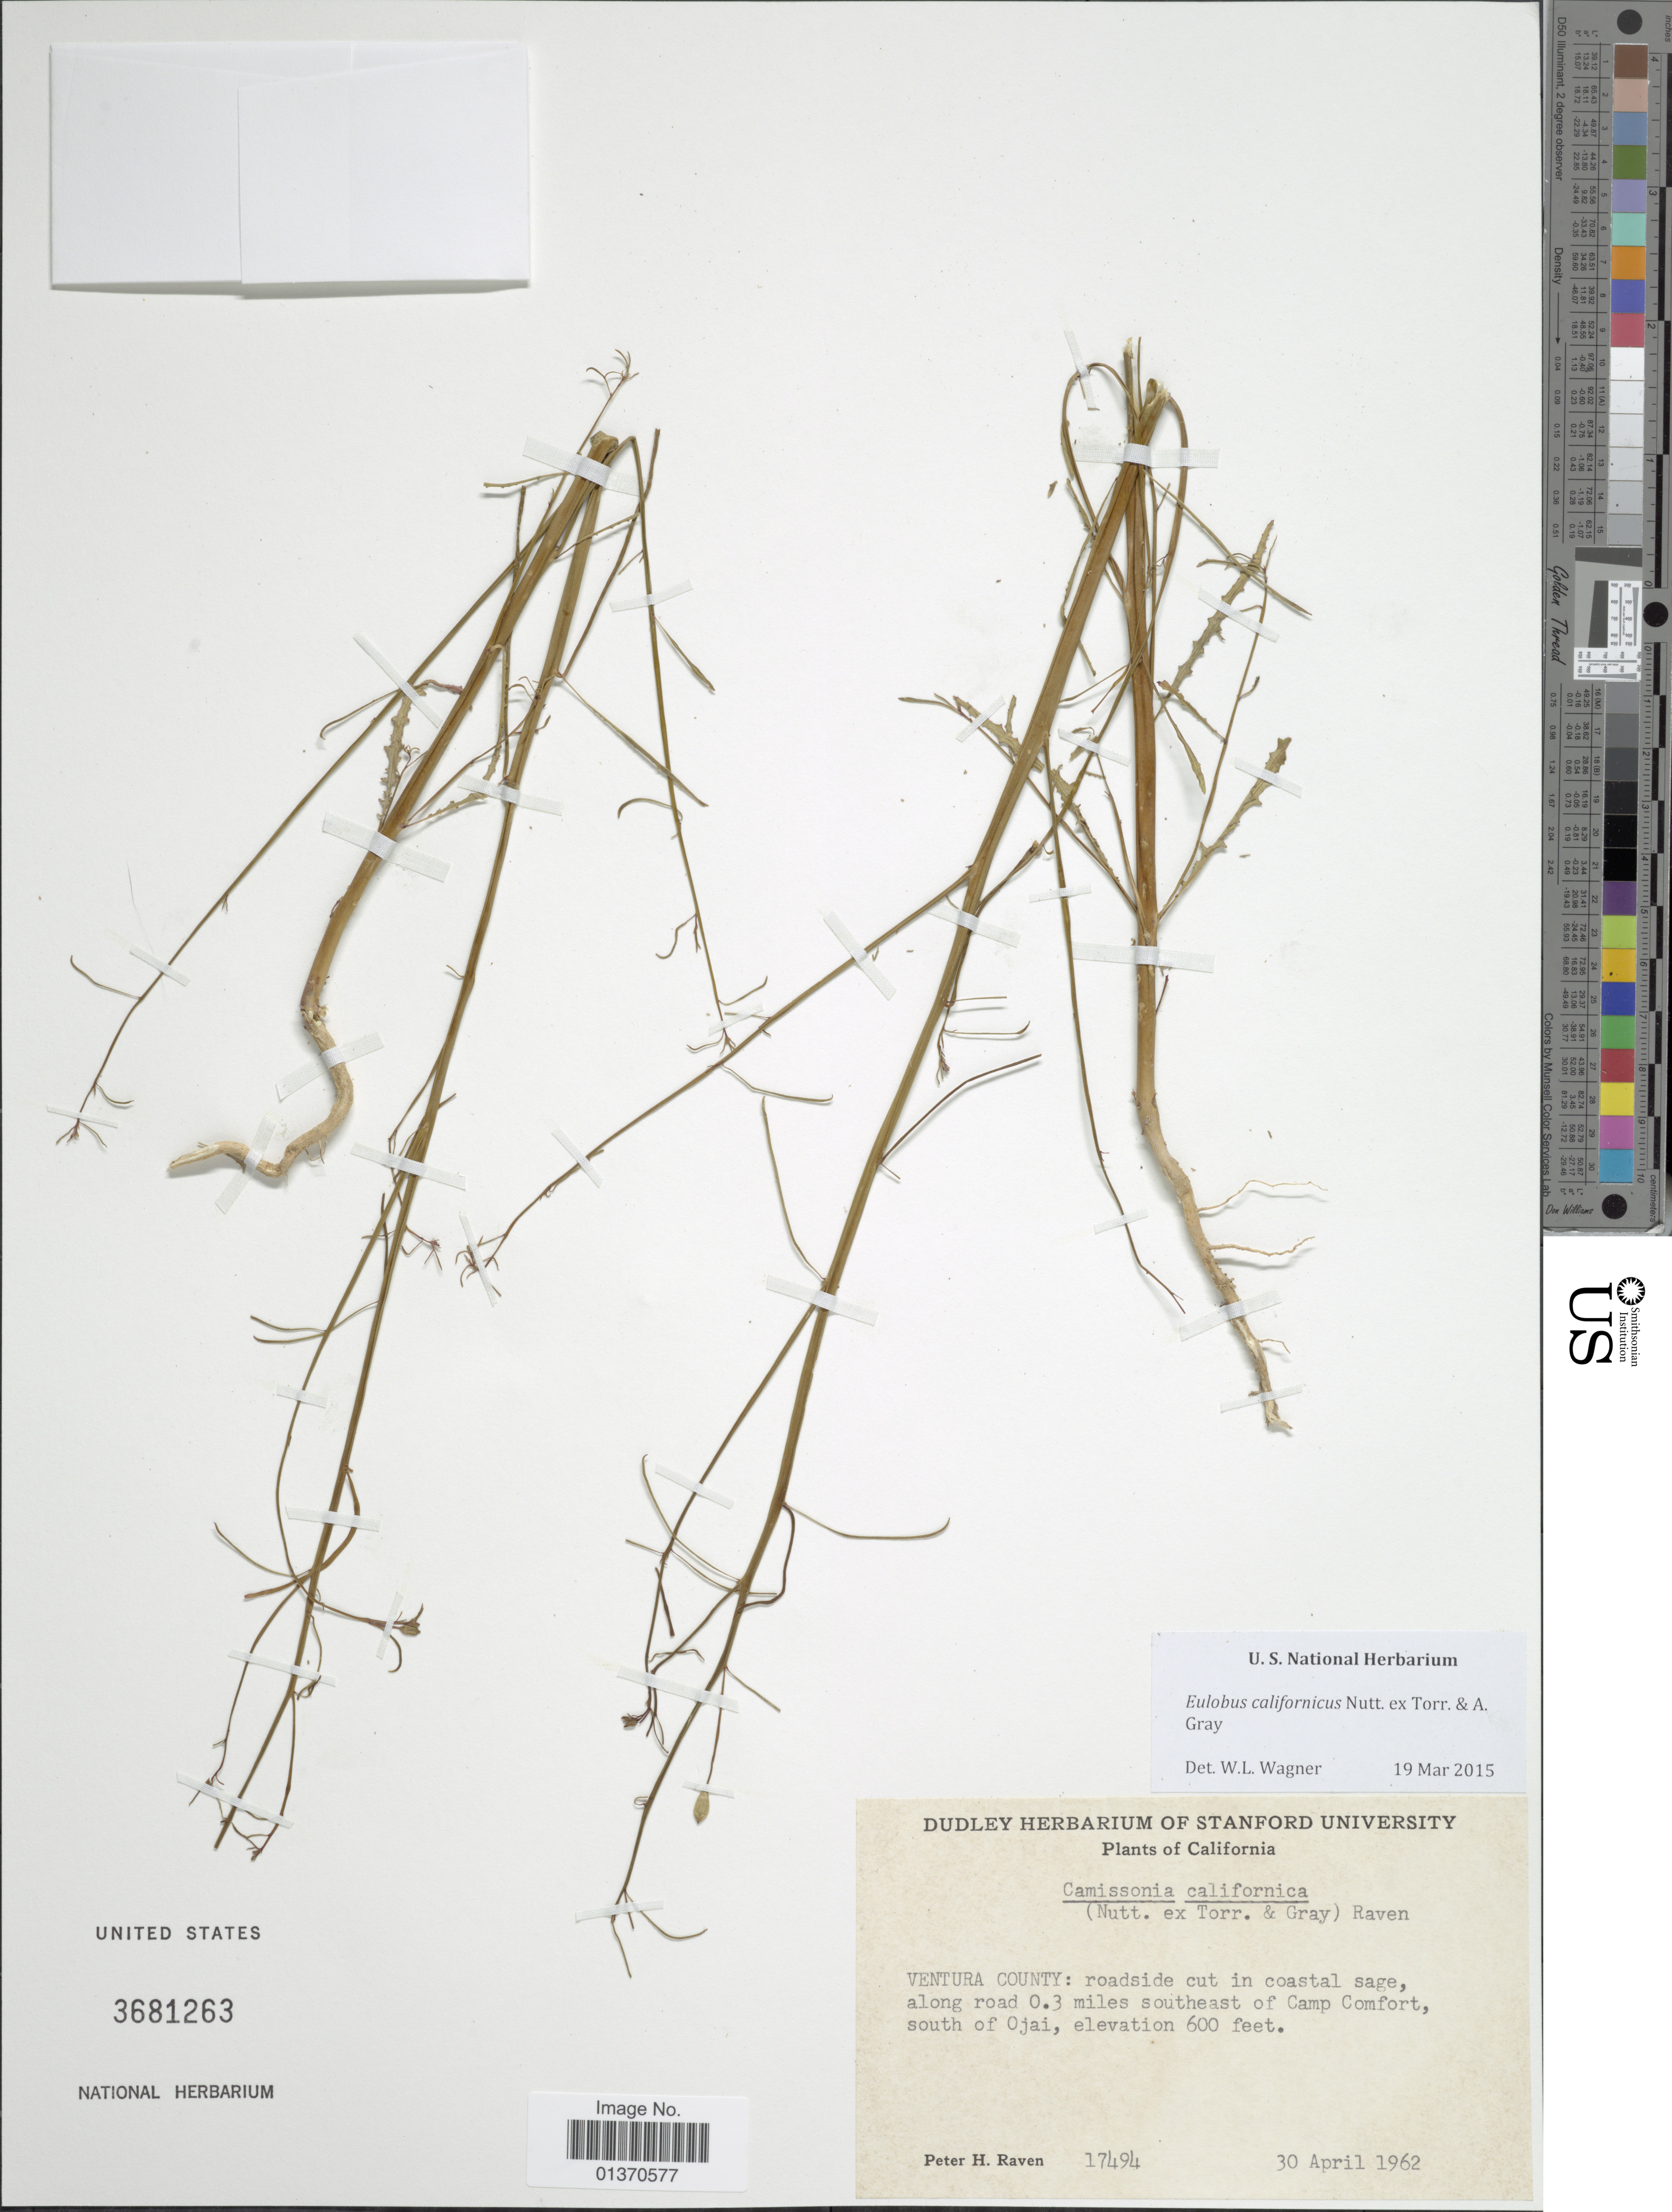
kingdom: Plantae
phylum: Tracheophyta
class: Magnoliopsida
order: Myrtales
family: Onagraceae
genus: Eulobus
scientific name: Eulobus californicus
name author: Nutt. ex Torr. & A. Gray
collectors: P. H. Raven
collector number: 17494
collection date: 1962-04-30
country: United States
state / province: California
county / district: Ventura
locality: Ventura County: roadside cut in coastal sage, along road 0.3 miles southeast of Camp Comfort, south of Ojai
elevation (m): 183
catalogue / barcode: US 3681263